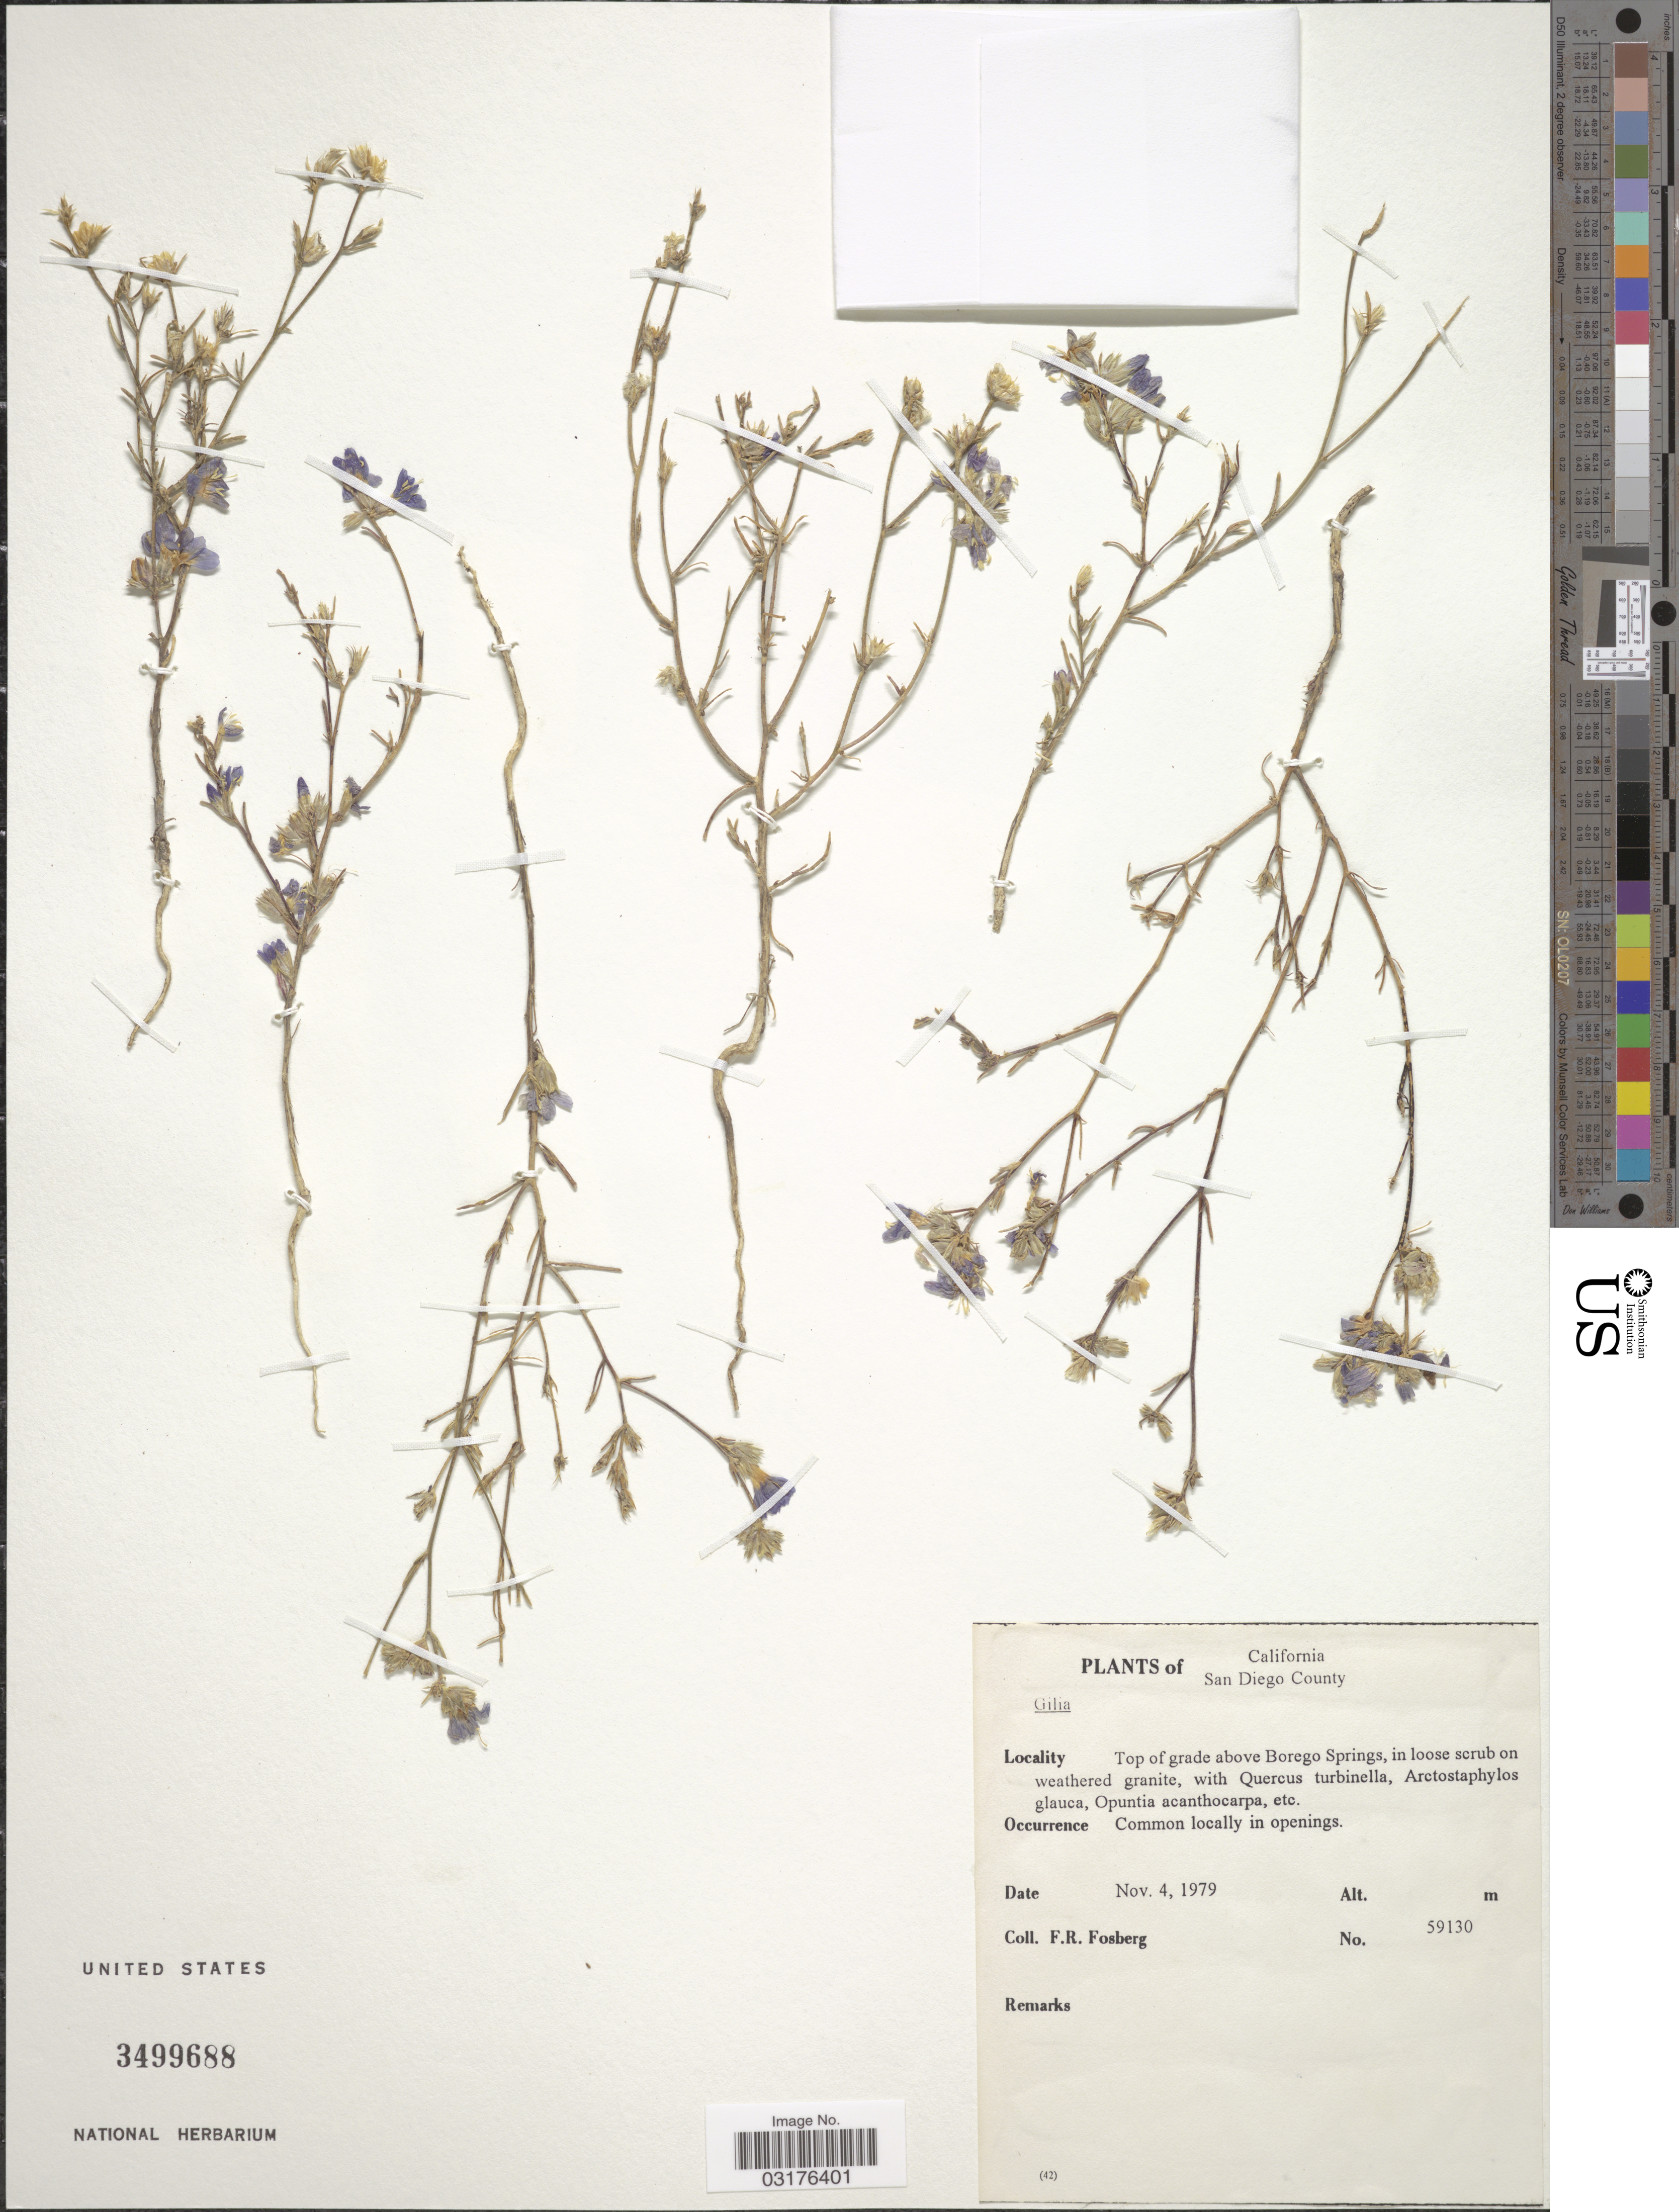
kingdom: Plantae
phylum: Tracheophyta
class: Magnoliopsida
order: Ericales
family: Polemoniaceae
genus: Gilia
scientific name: Gilia sp.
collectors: F. R. Fosberg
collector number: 59130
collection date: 1979-11-04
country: United States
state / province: California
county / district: San Diego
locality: San Diego County, Top of grade above Borego Springs, in loose scrub on weathered granite.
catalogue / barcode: US 3499688